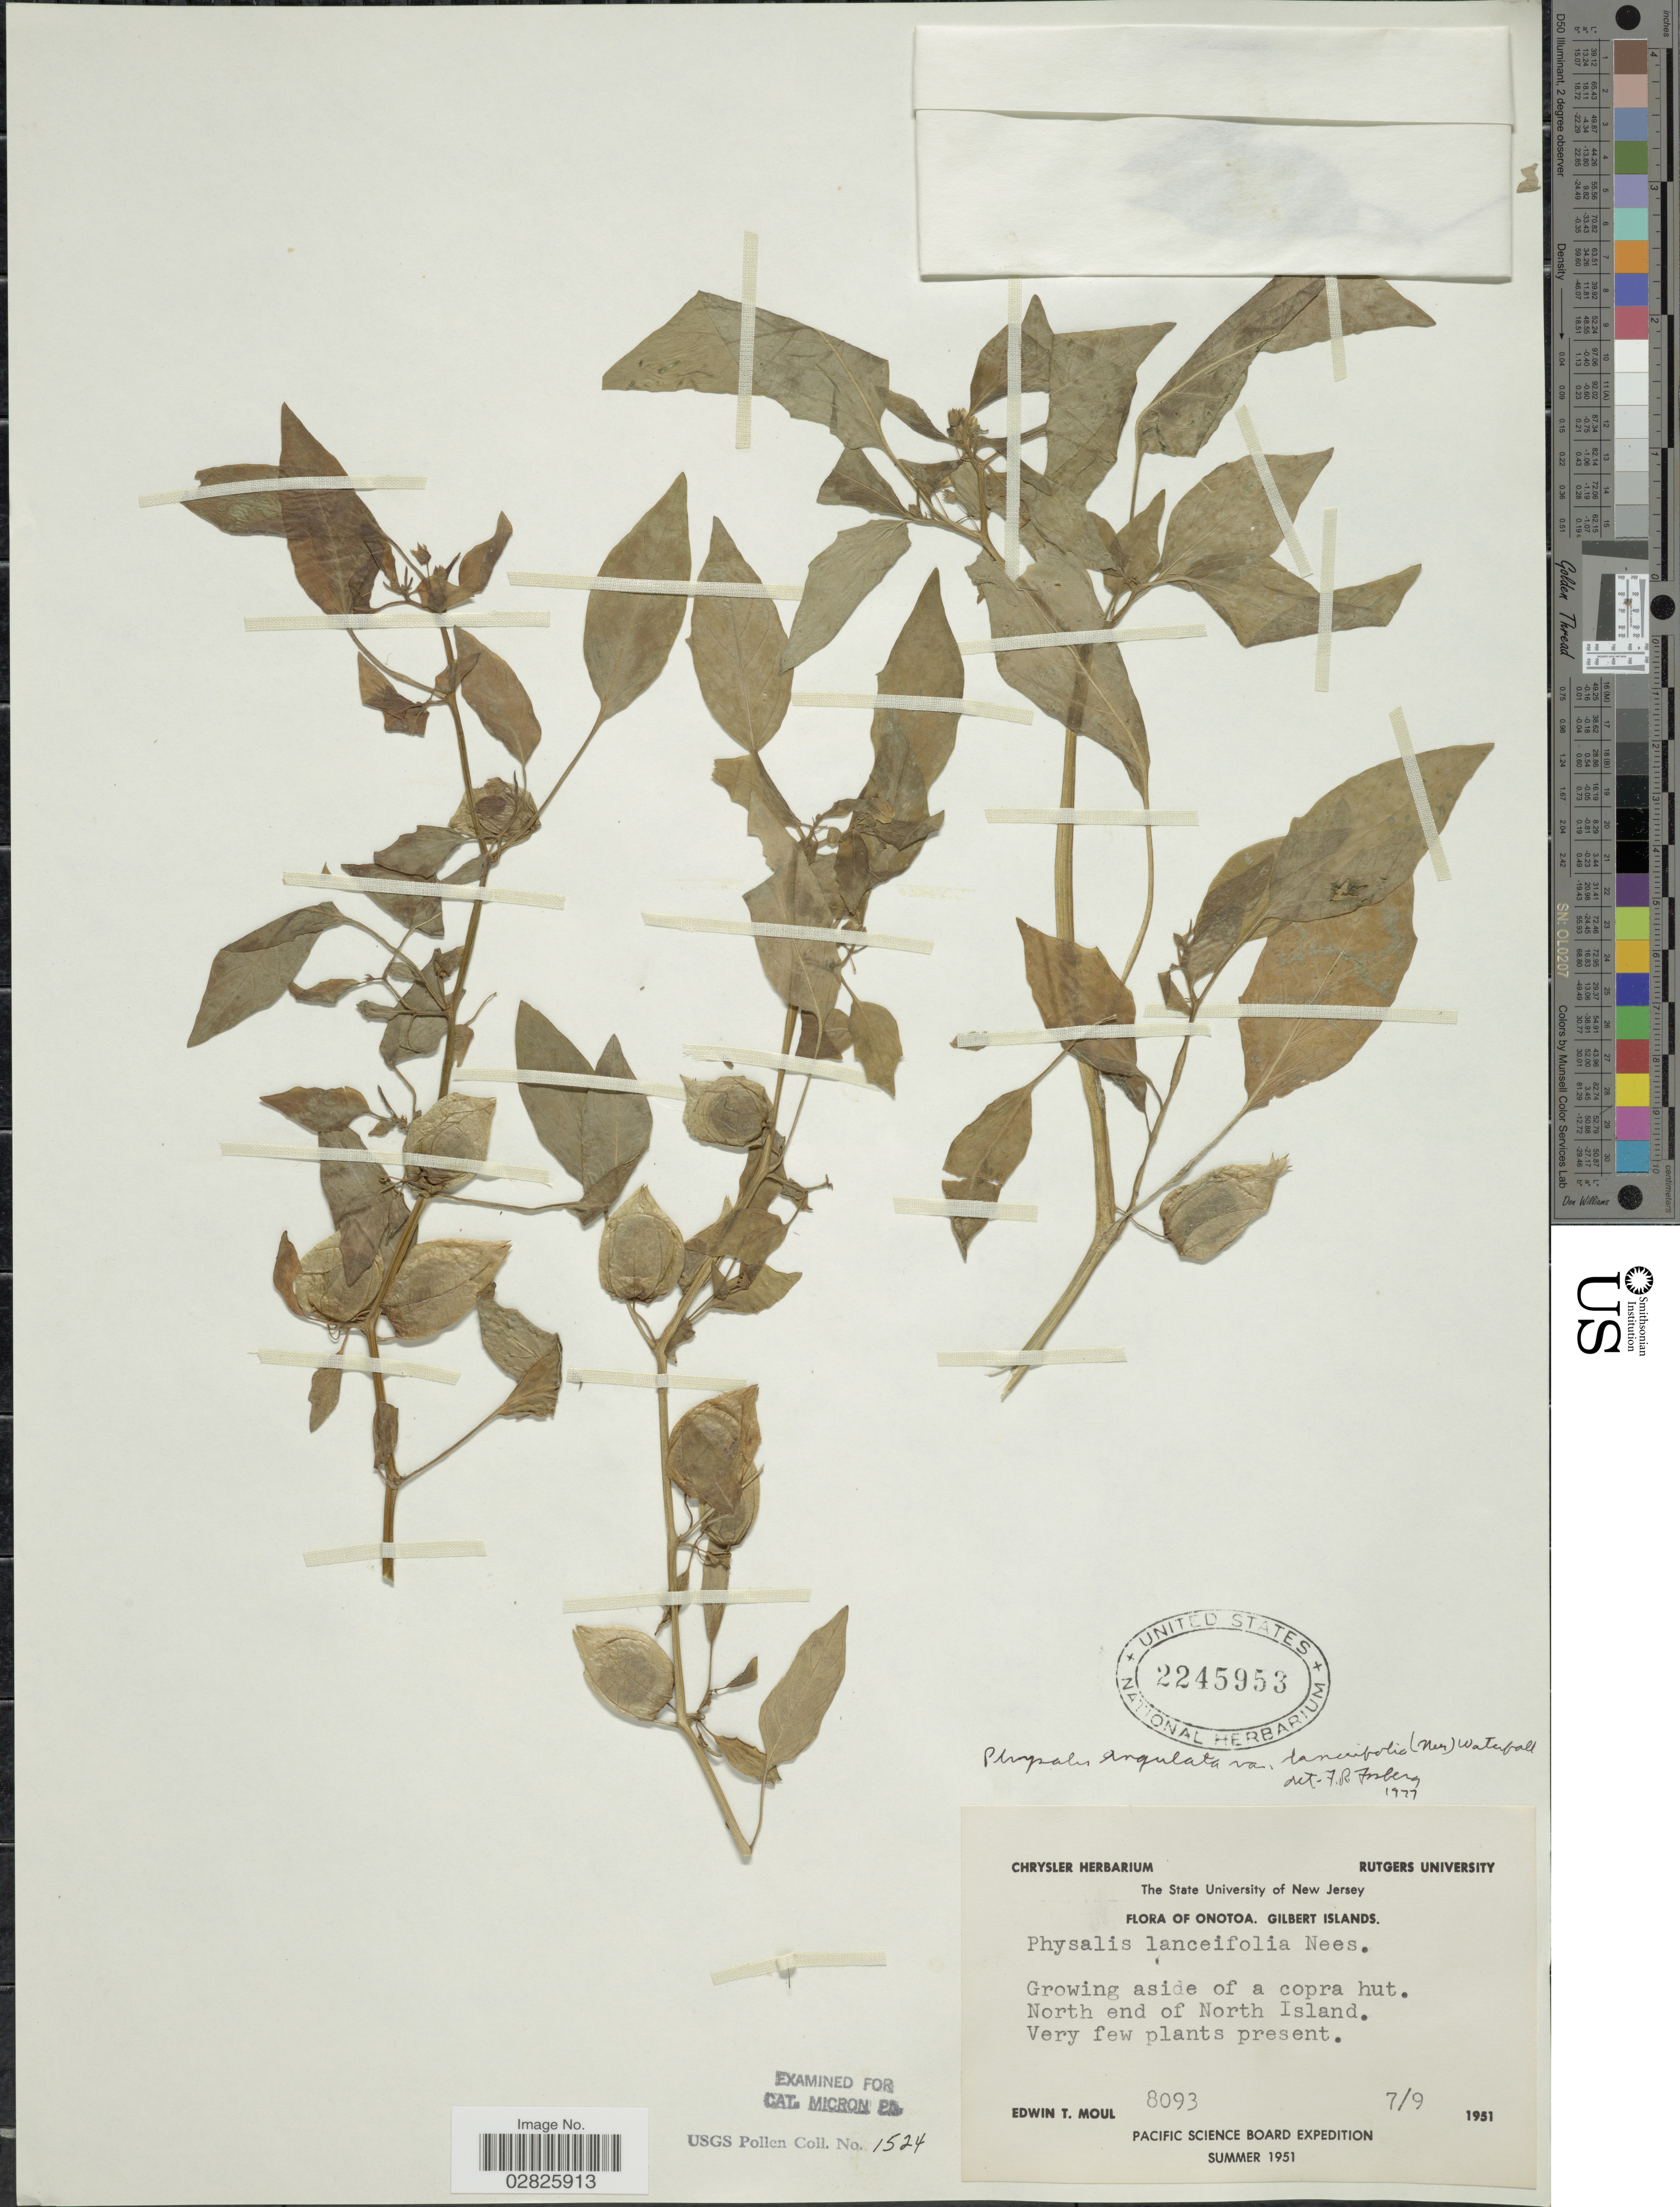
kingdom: Plantae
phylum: Tracheophyta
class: Magnoliopsida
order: Solanales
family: Solanaceae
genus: Physalis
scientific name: Physalis angulata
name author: L.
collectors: E. T. Moul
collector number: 8093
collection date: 1951-09-07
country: Kiribati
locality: Onotoa. Gilbert Islands. North end of North Island.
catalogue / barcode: US 2245953